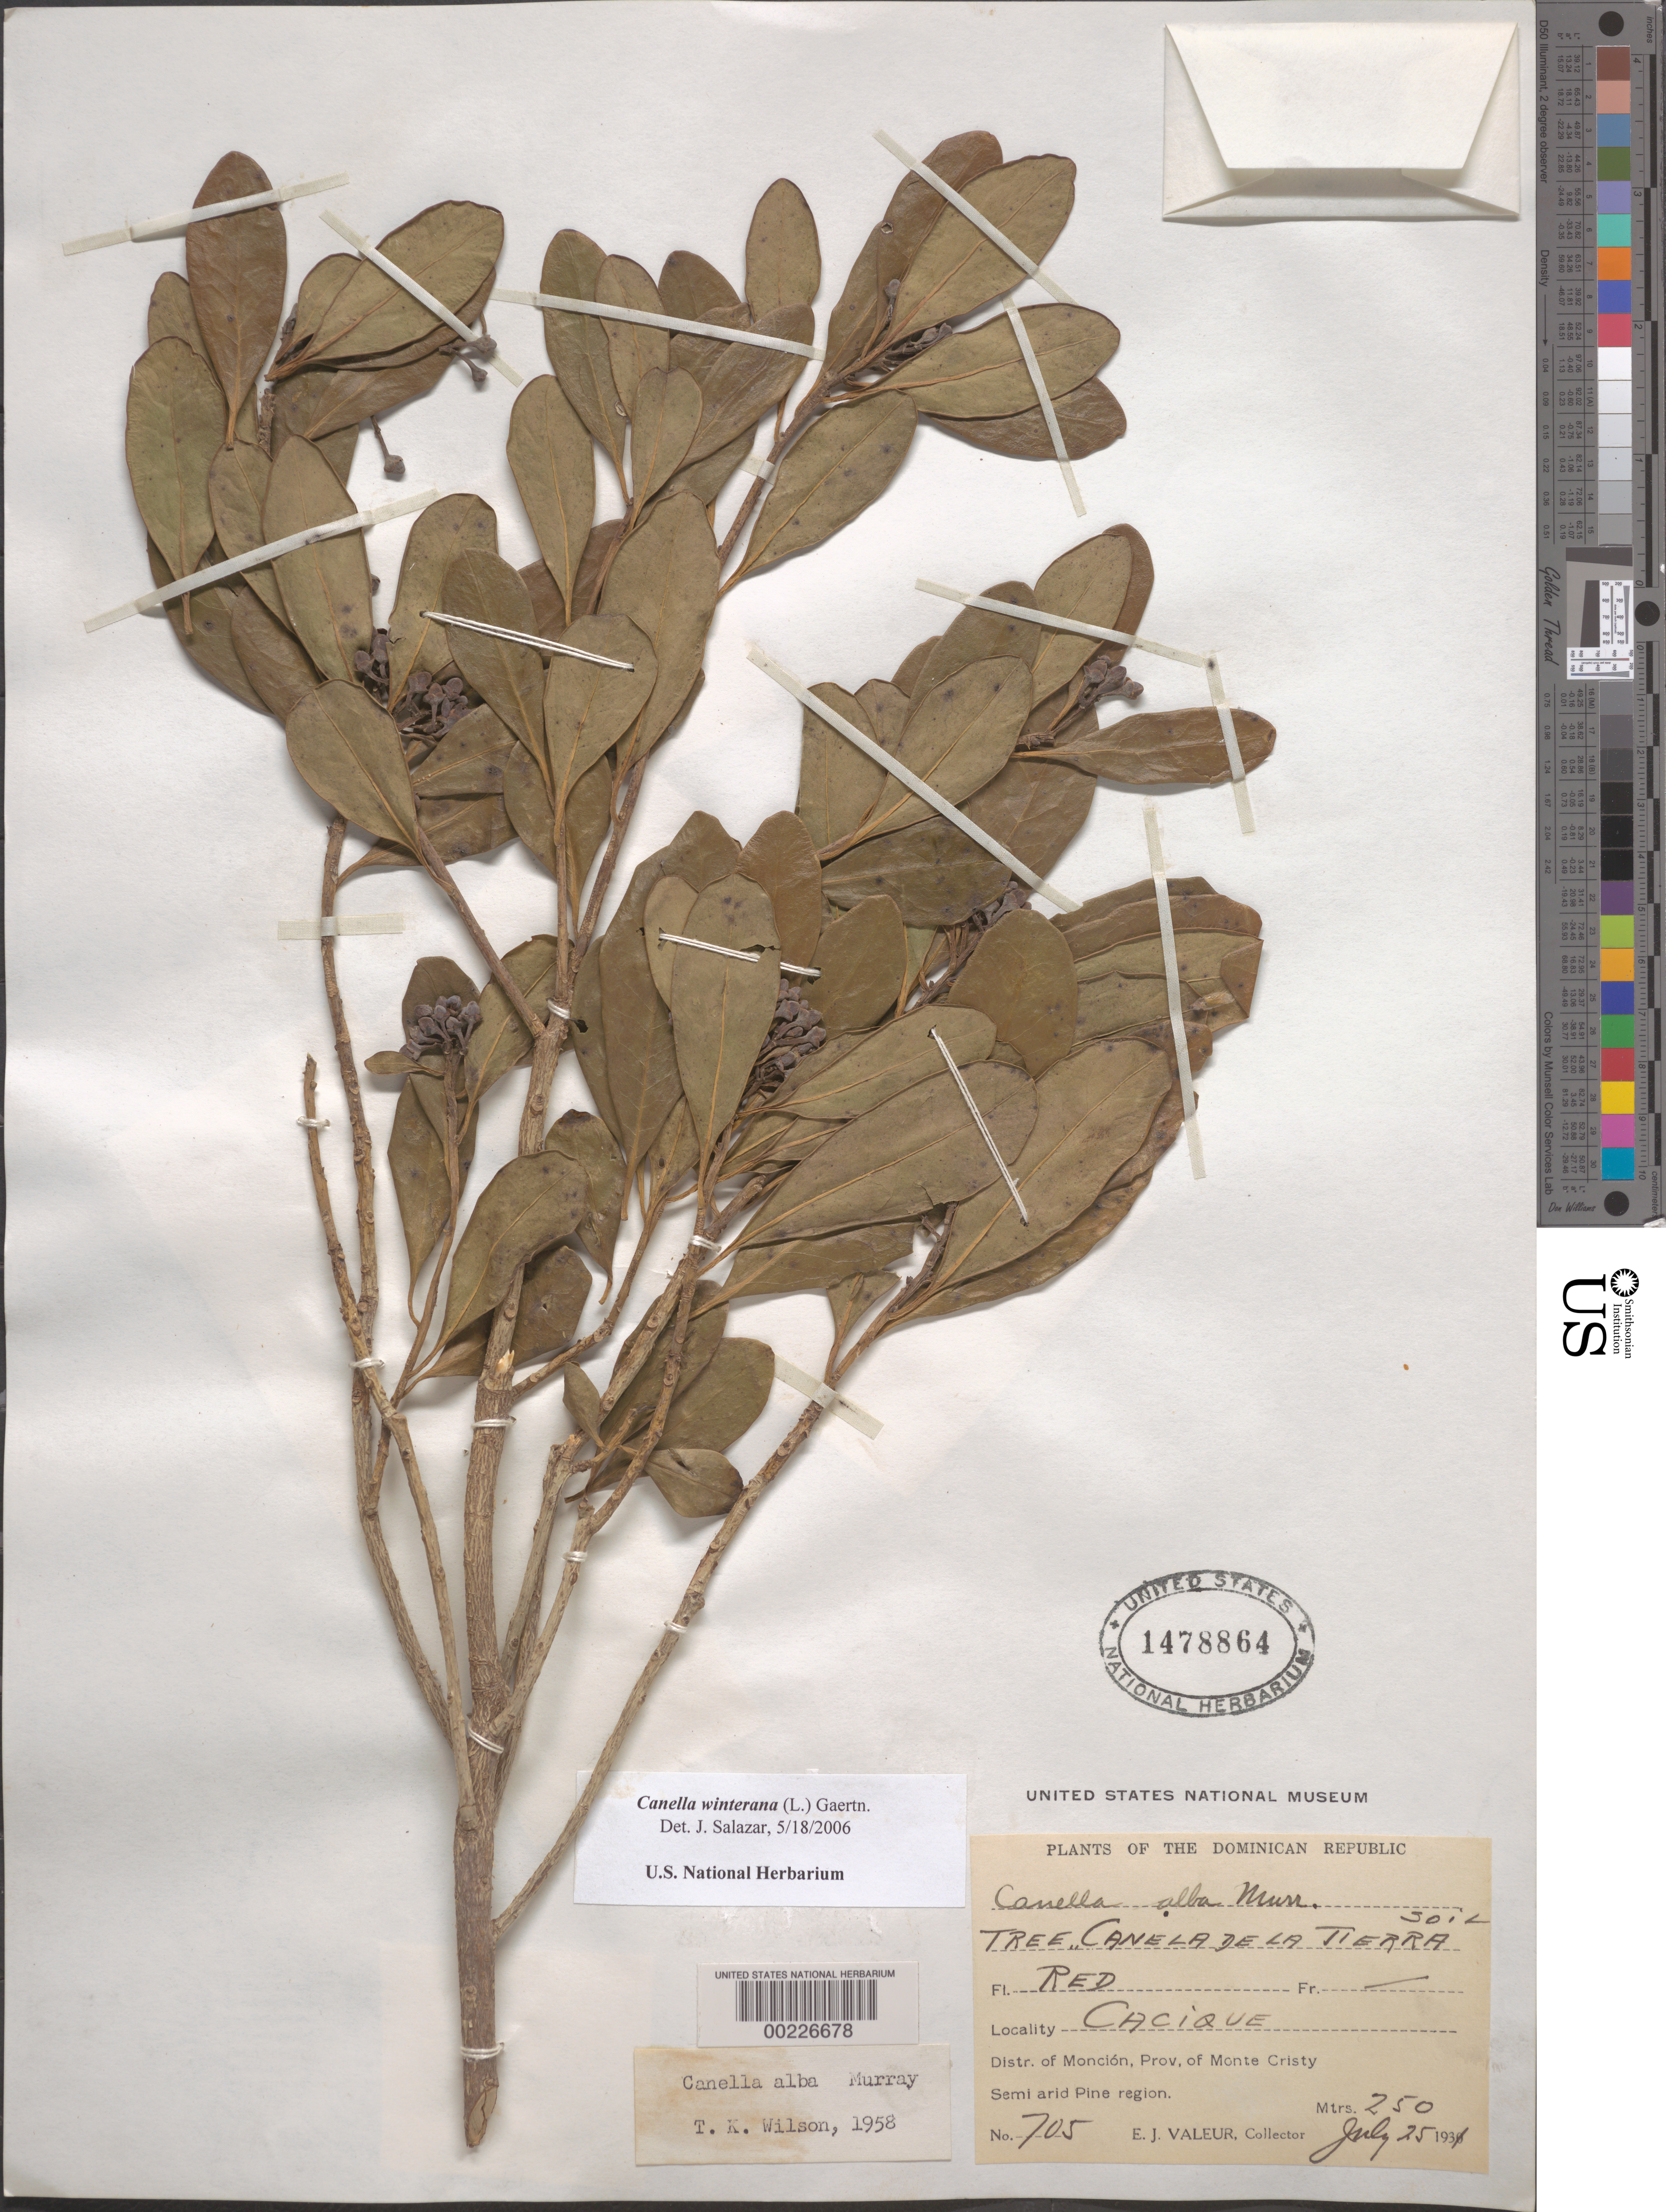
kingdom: Plantae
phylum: Tracheophyta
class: Magnoliopsida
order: Canellales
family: Canellaceae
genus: Canella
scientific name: Canella winterana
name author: (L.) Gaertn.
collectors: E. Valeur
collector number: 705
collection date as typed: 25 Jul 1931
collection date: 1931-07-25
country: Dominican Republic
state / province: Santiago Rodríguez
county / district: Monción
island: Hispaniola Island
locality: Moncion dist.; cacique. [province originally recorded as monte cristi.]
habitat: Semi arid pine region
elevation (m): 250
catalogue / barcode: US 1478864